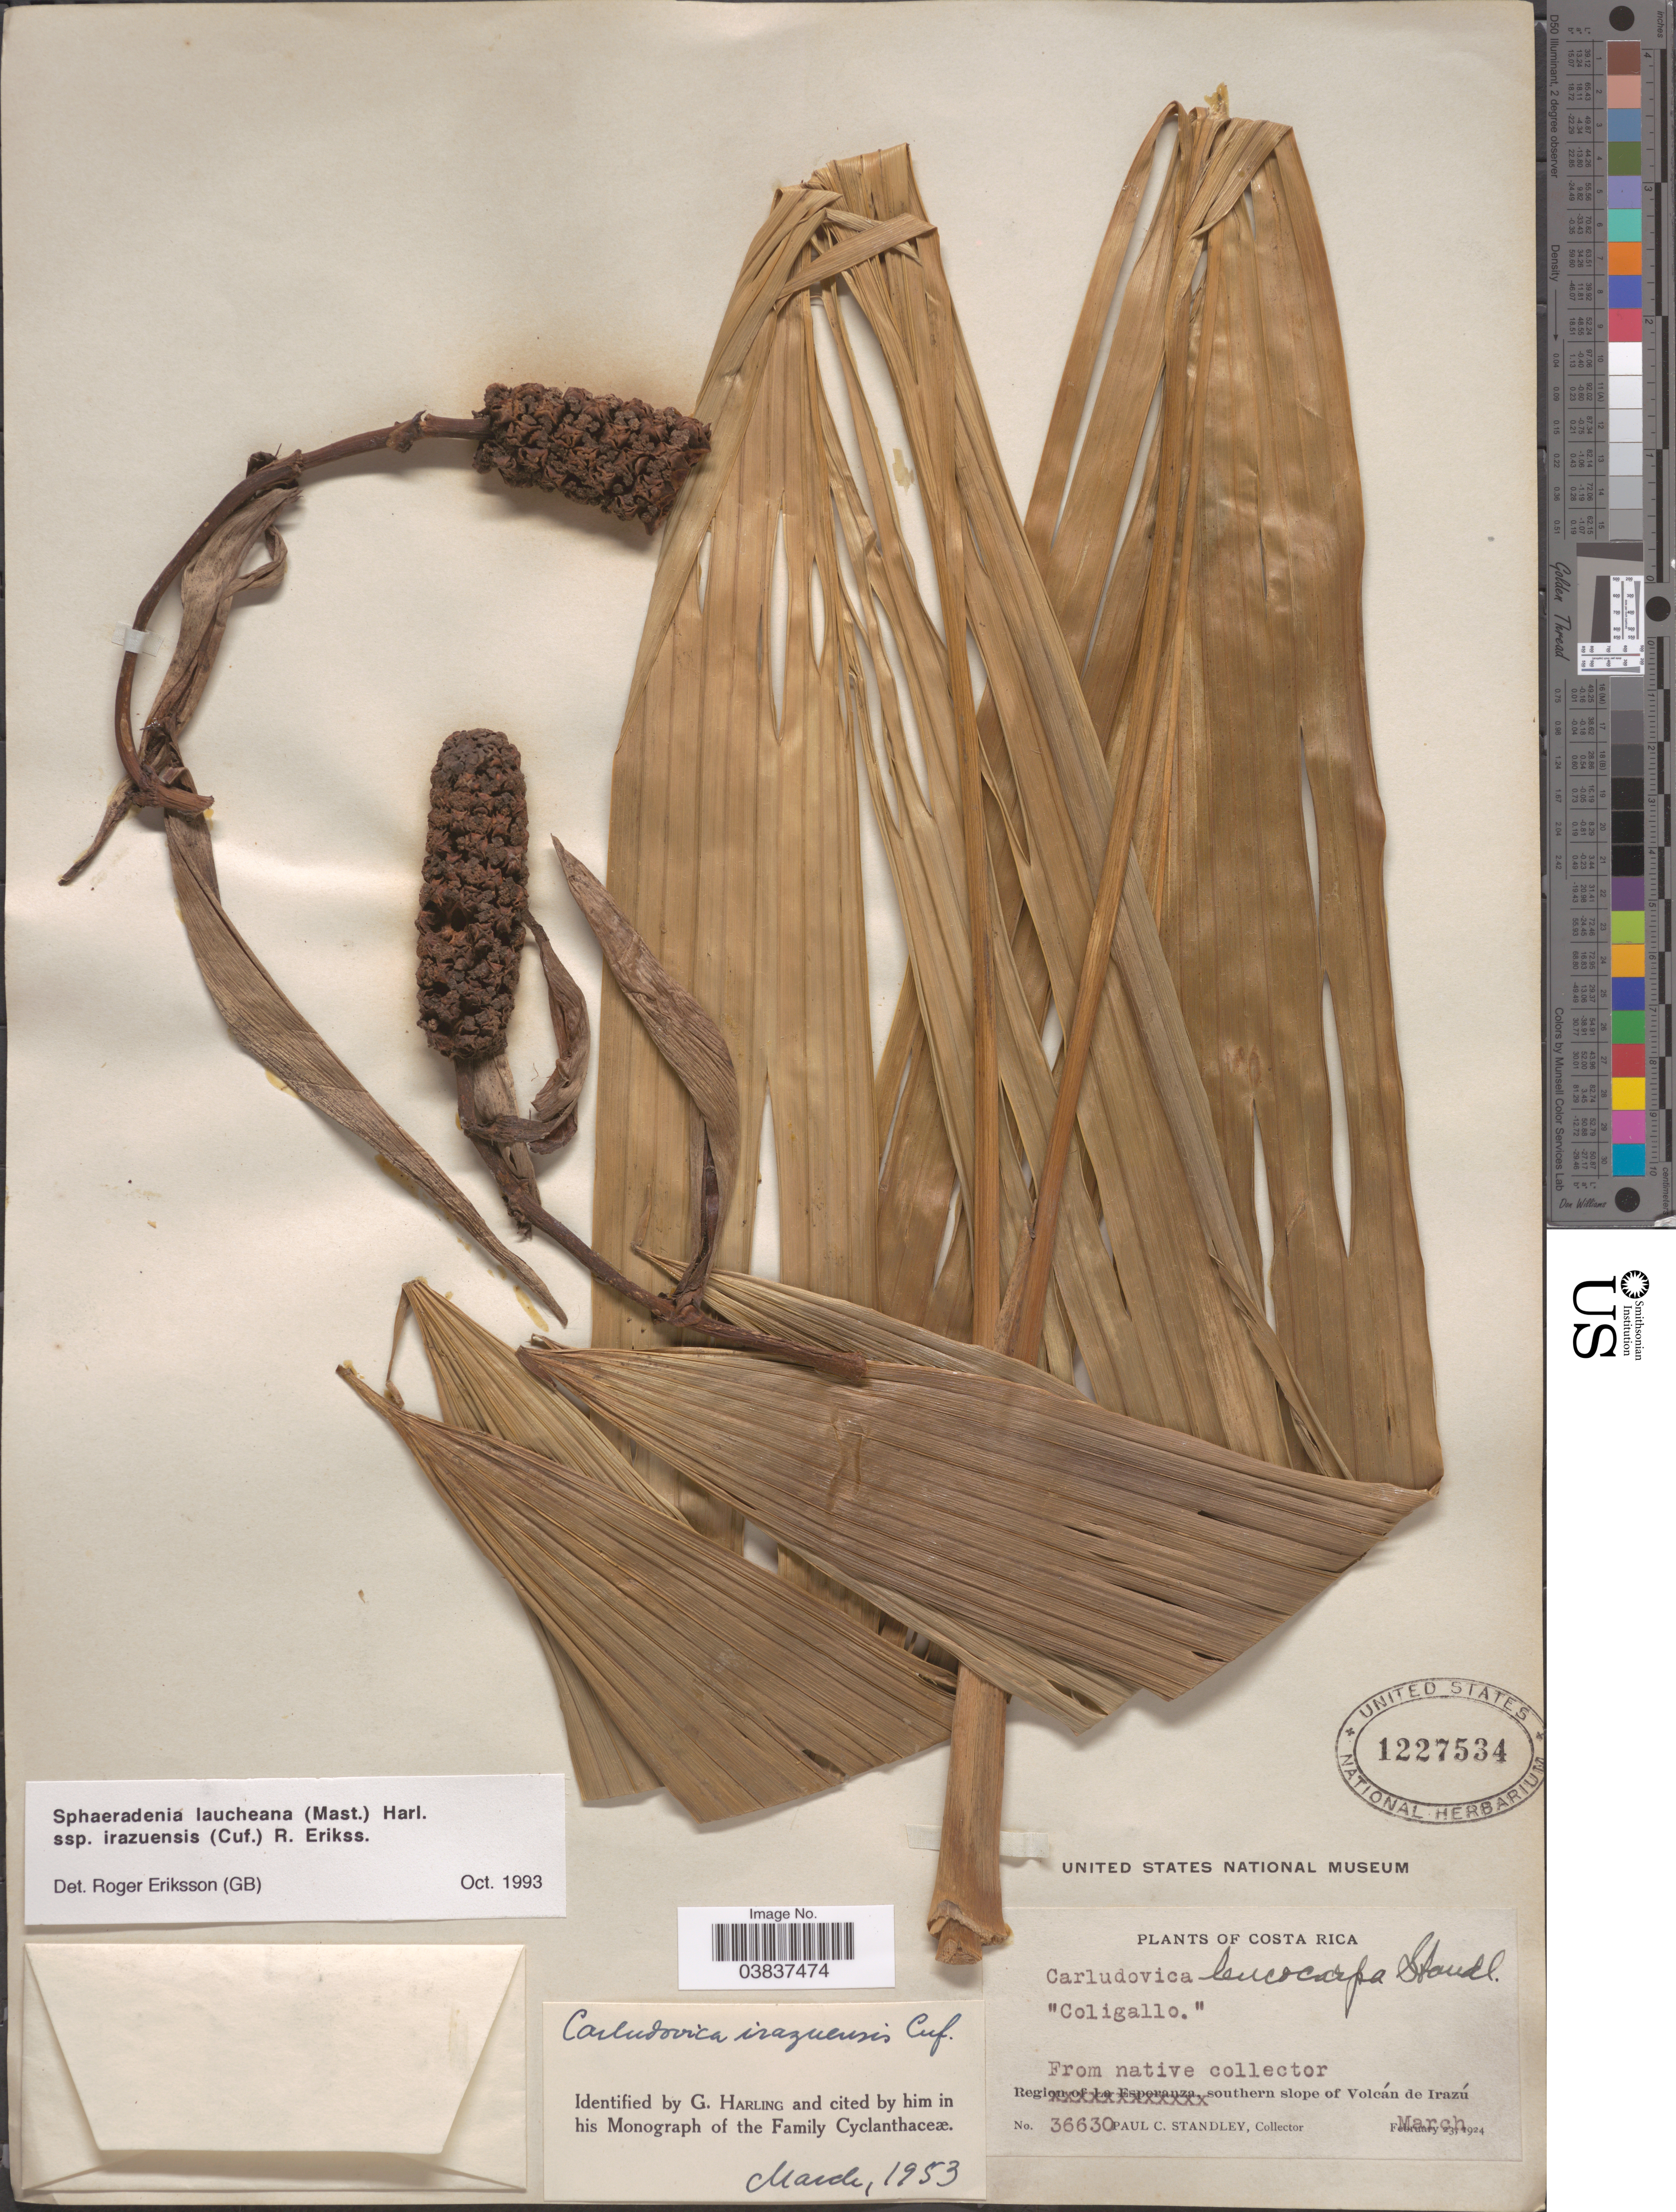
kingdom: Plantae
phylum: Tracheophyta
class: Liliopsida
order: Pandanales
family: Cyclanthaceae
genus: Sphaeradenia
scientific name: Sphaeradenia laucheana subsp. irazuensis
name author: (Cufod.) R. Erikss.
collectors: P. C. Standley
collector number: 36630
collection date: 1924-03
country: Costa Rica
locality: Southern slope of Volcán de Irazú.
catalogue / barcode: US 1227534